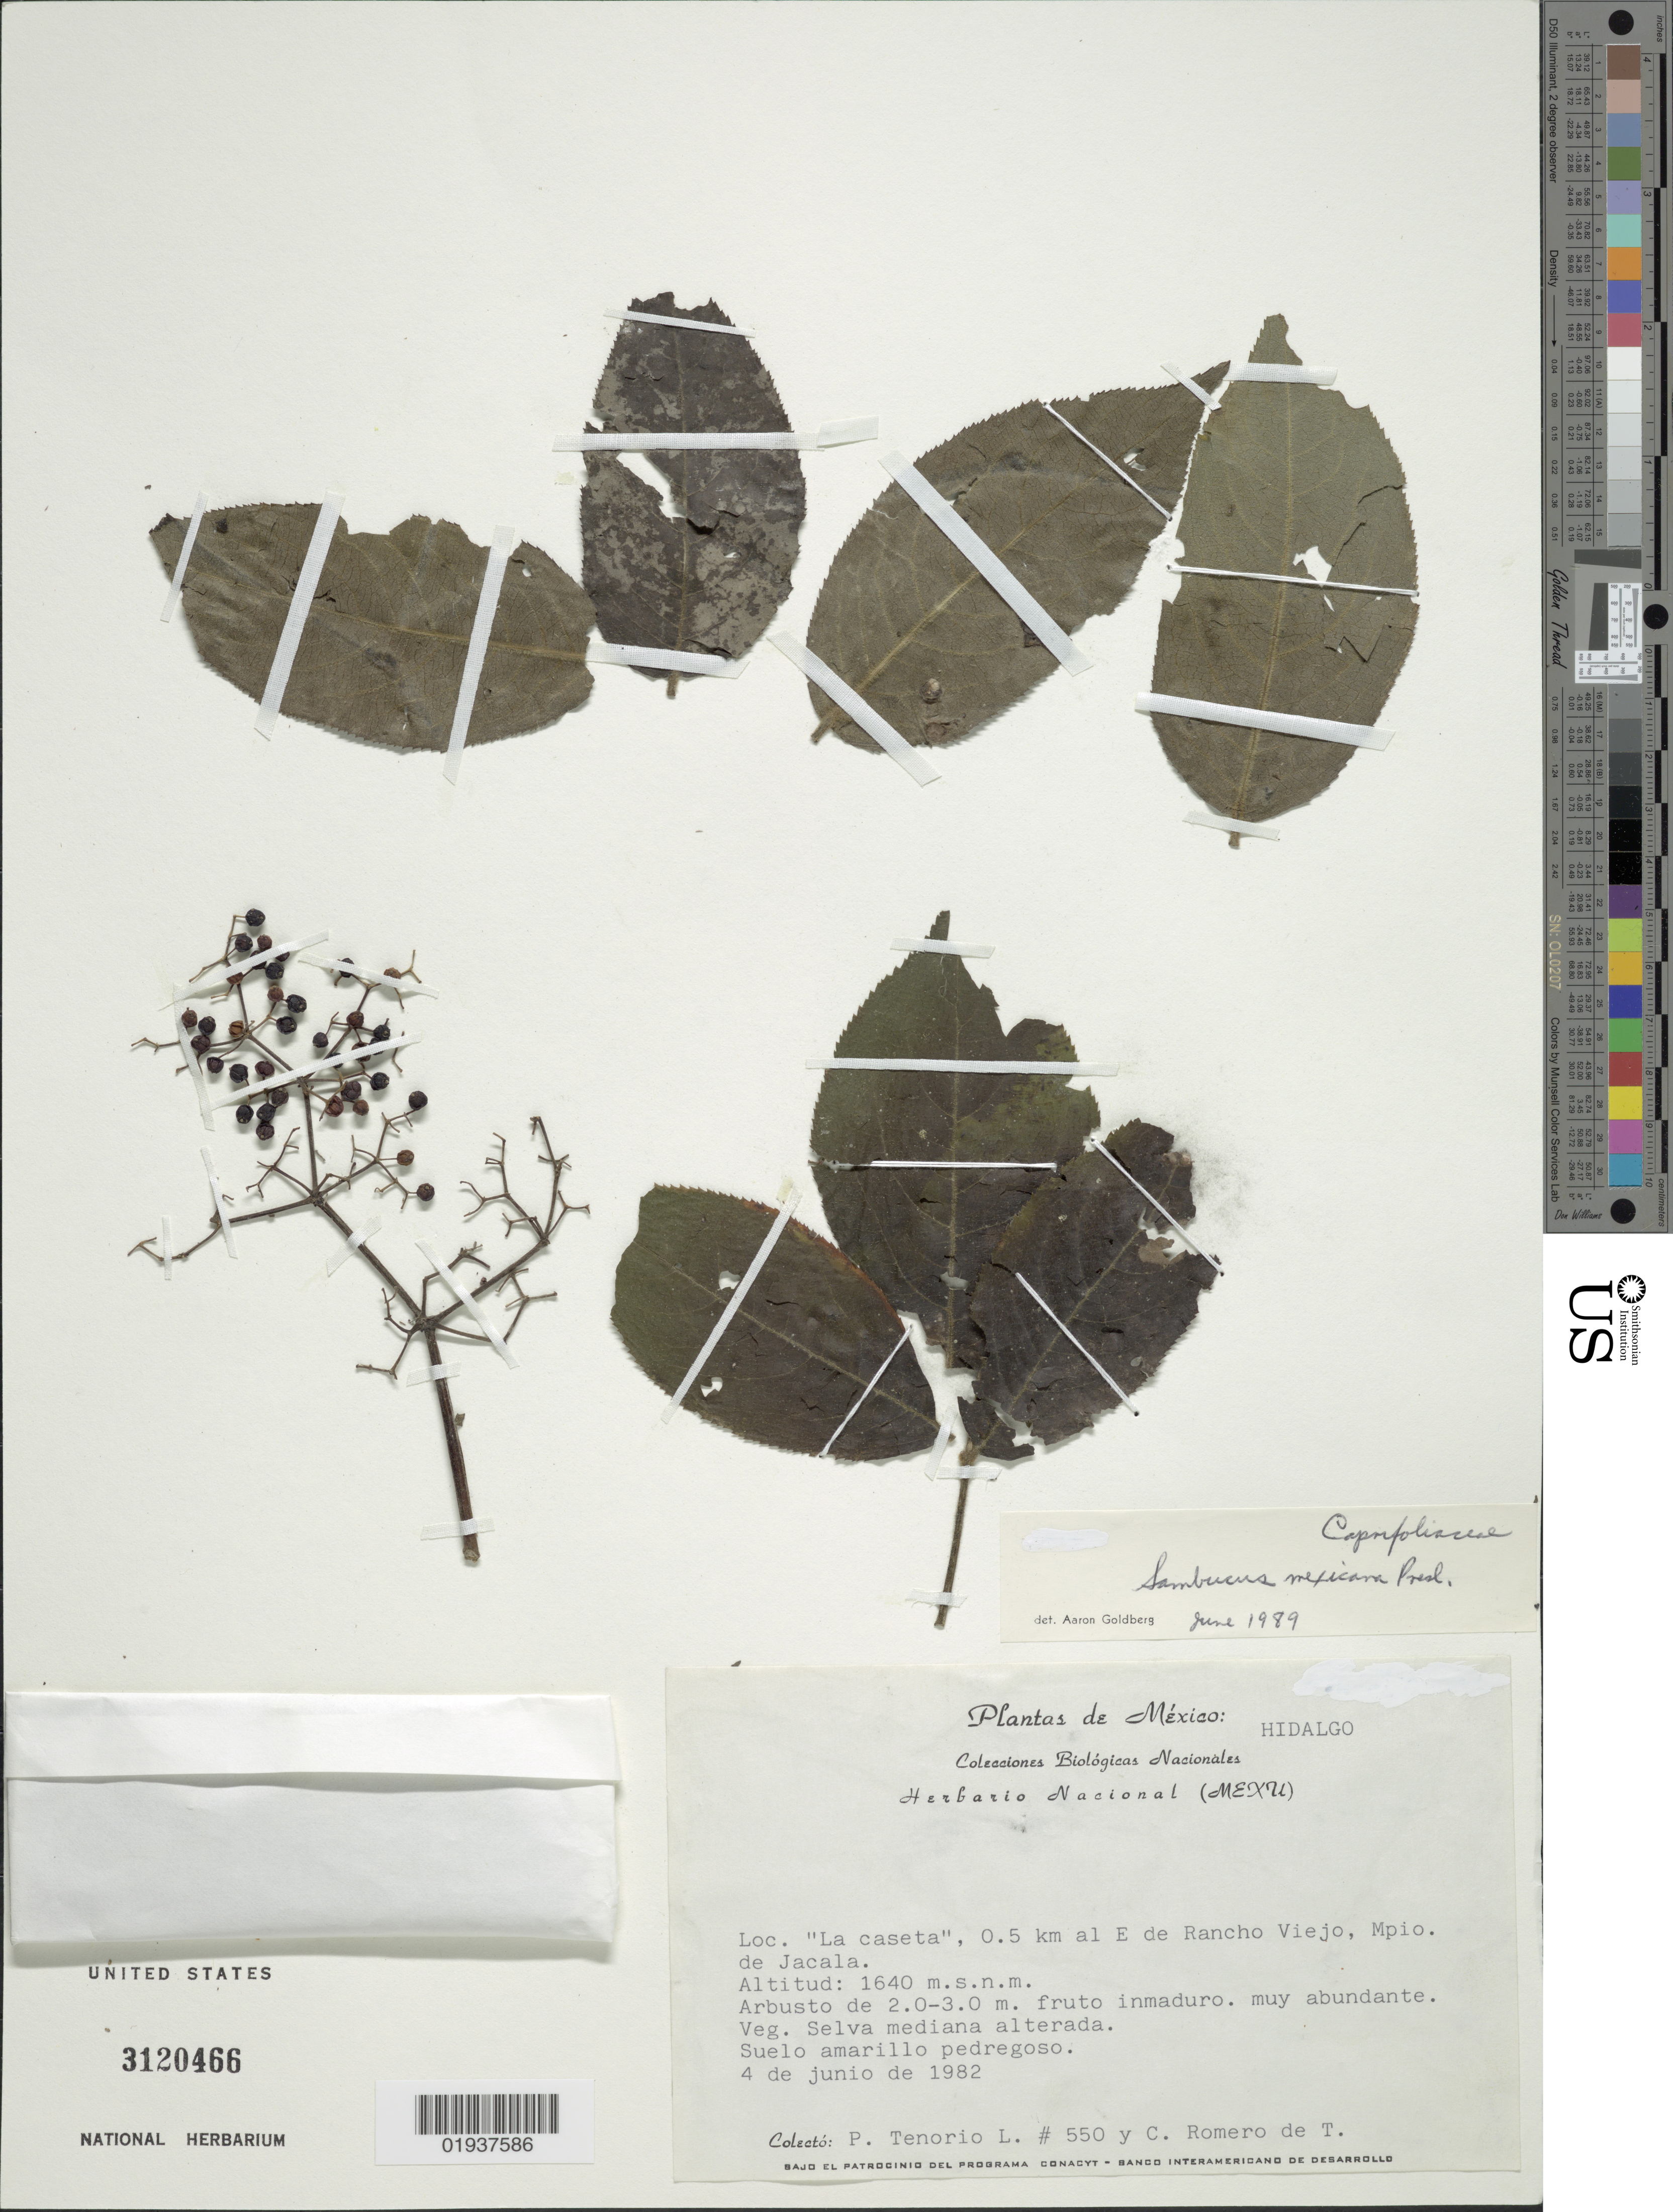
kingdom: Plantae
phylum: Tracheophyta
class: Magnoliopsida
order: Dipsacales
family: Viburnaceae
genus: Sambucus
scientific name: Sambucus mexicana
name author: C. Presl ex DC.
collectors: P. Tenorio L. & C. Romero de T.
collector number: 550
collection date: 1982-06-04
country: Mexico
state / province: Hidalgo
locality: La caseta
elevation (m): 1640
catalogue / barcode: US 3120466